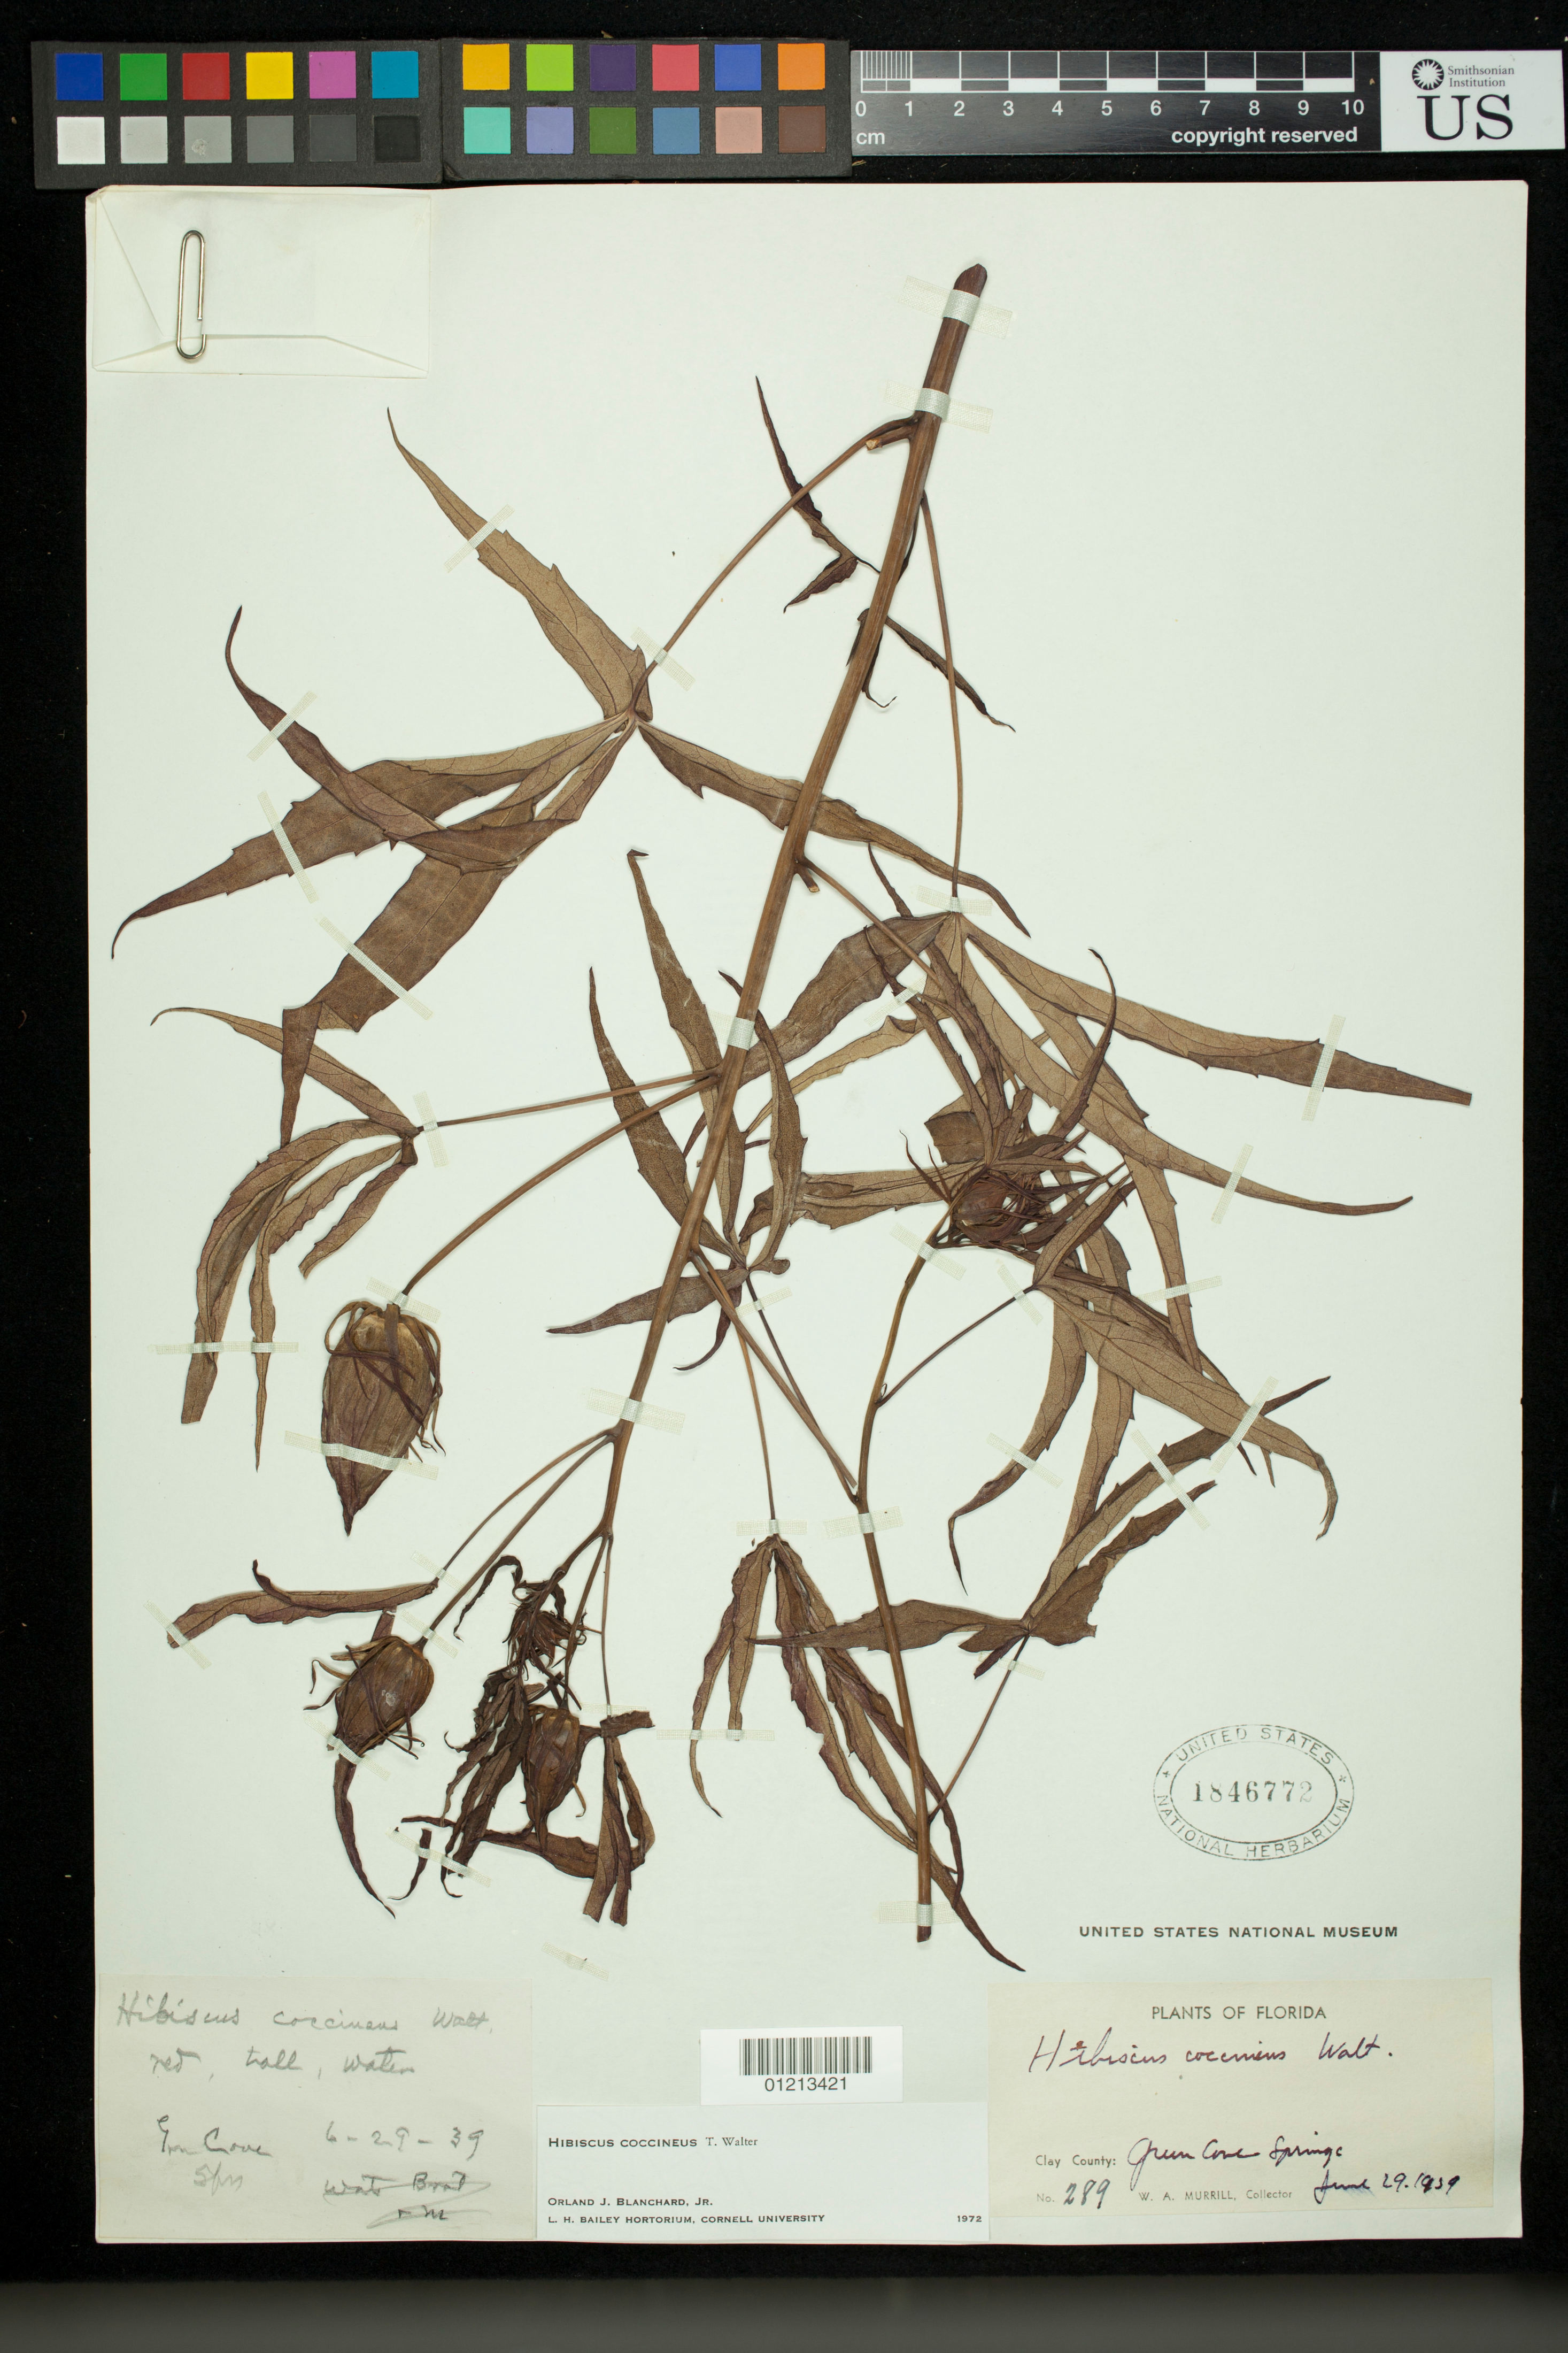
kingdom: Plantae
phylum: Tracheophyta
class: Magnoliopsida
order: Malvales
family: Malvaceae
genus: Hibiscus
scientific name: Hibiscus coccineus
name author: Walter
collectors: W. A. Murrill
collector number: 289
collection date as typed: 29 Jun 1939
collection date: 1939-06-29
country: United States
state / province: Florida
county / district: Clay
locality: Clay County: Green Cove Springs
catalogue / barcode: US 1846772